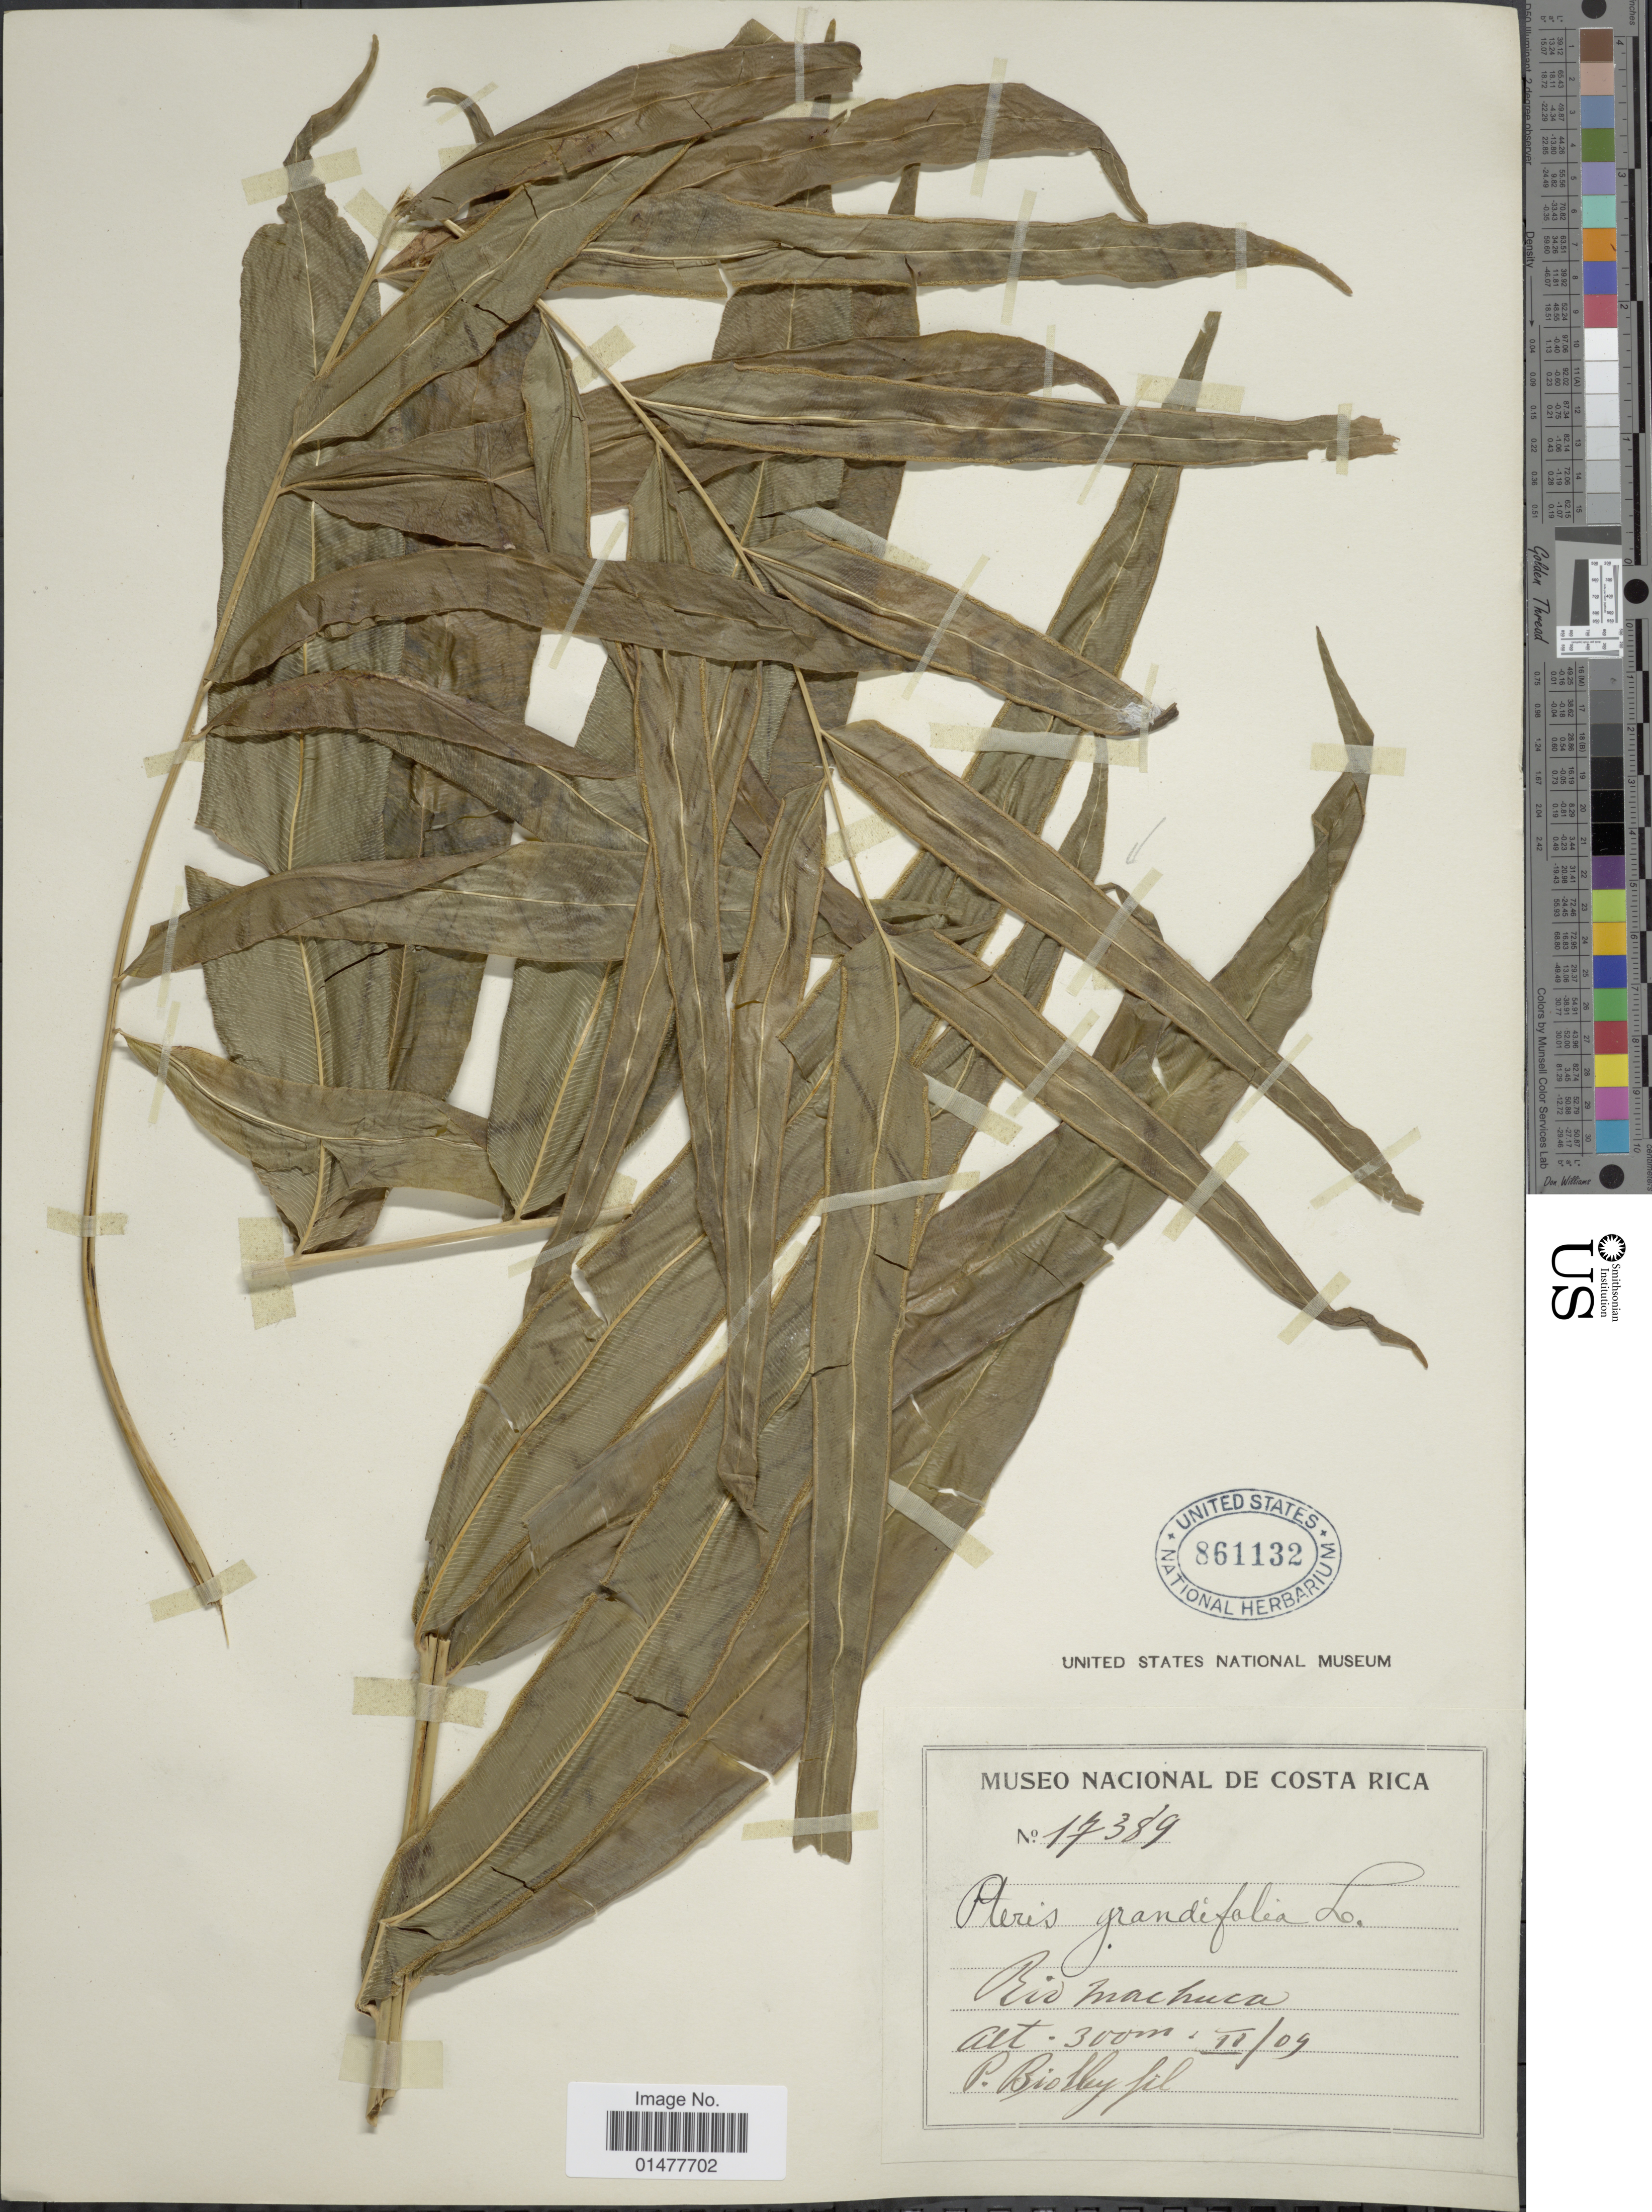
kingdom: Plantae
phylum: Tracheophyta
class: Polypodiopsida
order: Polypodiales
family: Pteridaceae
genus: Pteris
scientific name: Pteris grandifolia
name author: L.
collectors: P. Biolley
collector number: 17389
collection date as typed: Transcribed d/m/y: /2/9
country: Costa Rica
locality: Rio Machuca.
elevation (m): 300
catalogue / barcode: US 861132